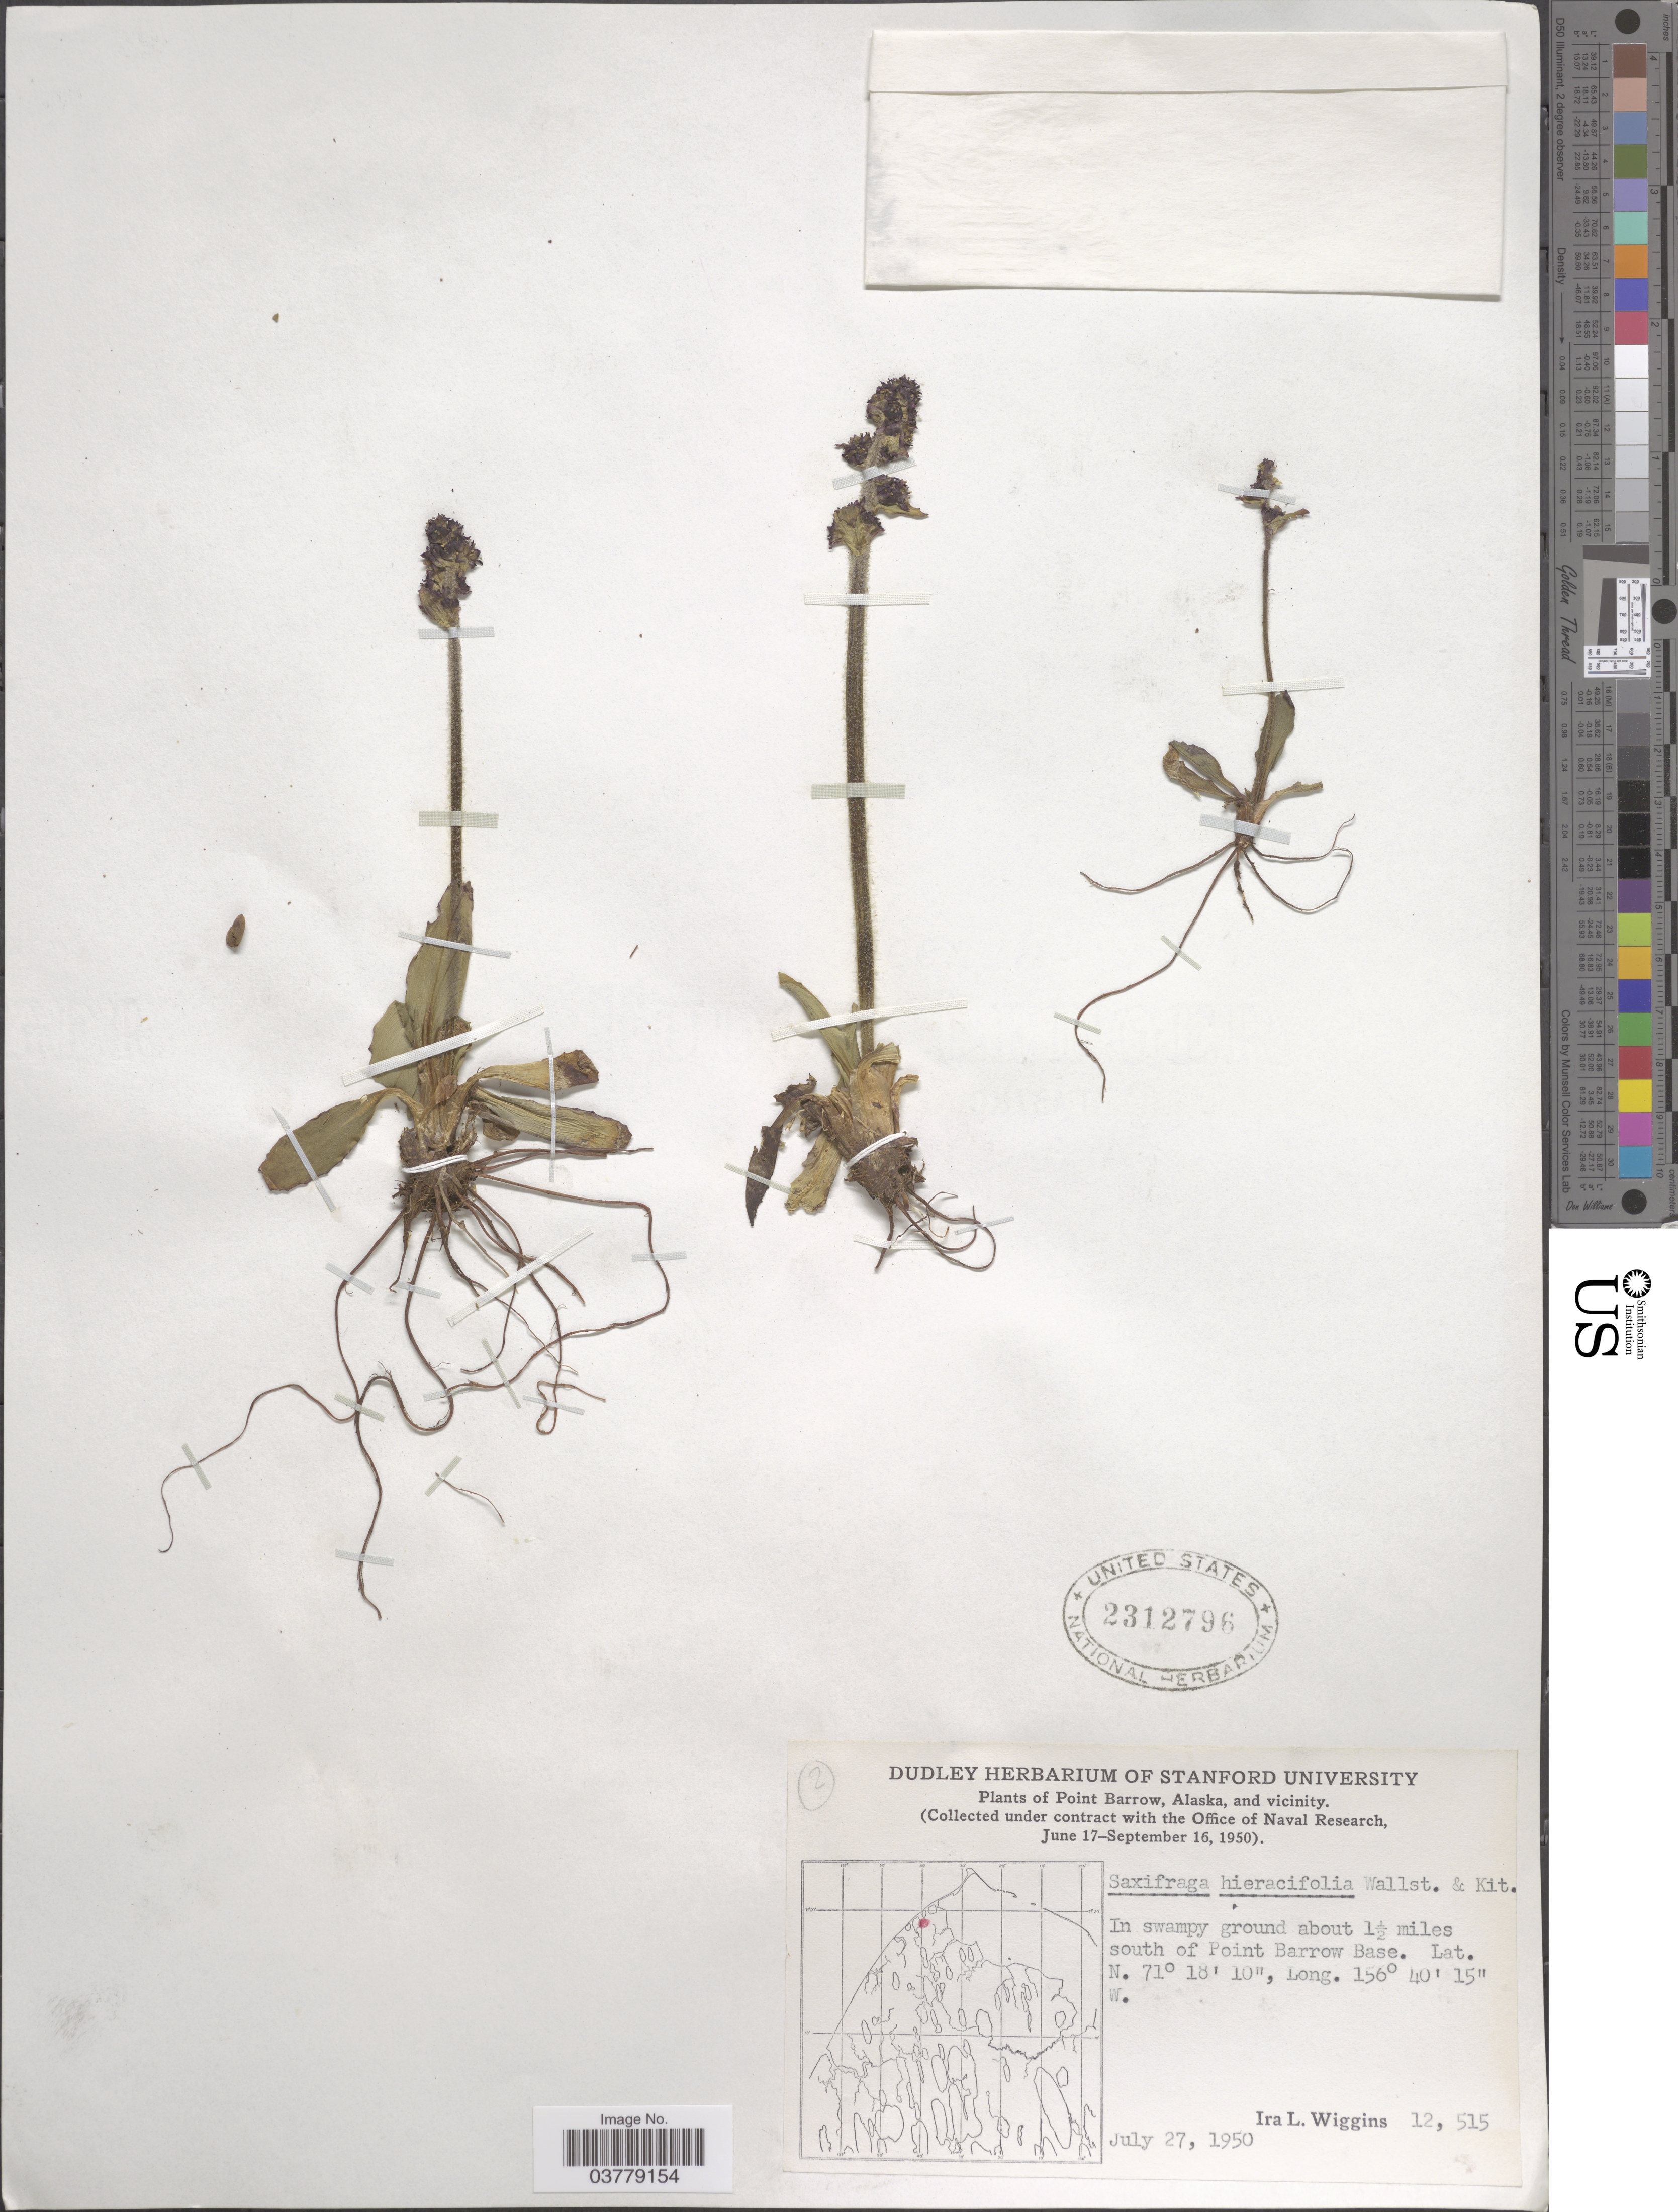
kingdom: Plantae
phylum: Tracheophyta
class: Magnoliopsida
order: Saxifragales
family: Saxifragaceae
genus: Micranthes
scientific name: Micranthes hieraciifolia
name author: (Waldst. & Kit. ex Willd.) Haw.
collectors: I. L. Wiggins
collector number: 12515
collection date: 1950-07-27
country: United States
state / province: Alaska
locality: Point Barrow, Alaska, and vicinity. In swampy ground about 1½ miles south of Point Barrow Base.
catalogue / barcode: US 2312796